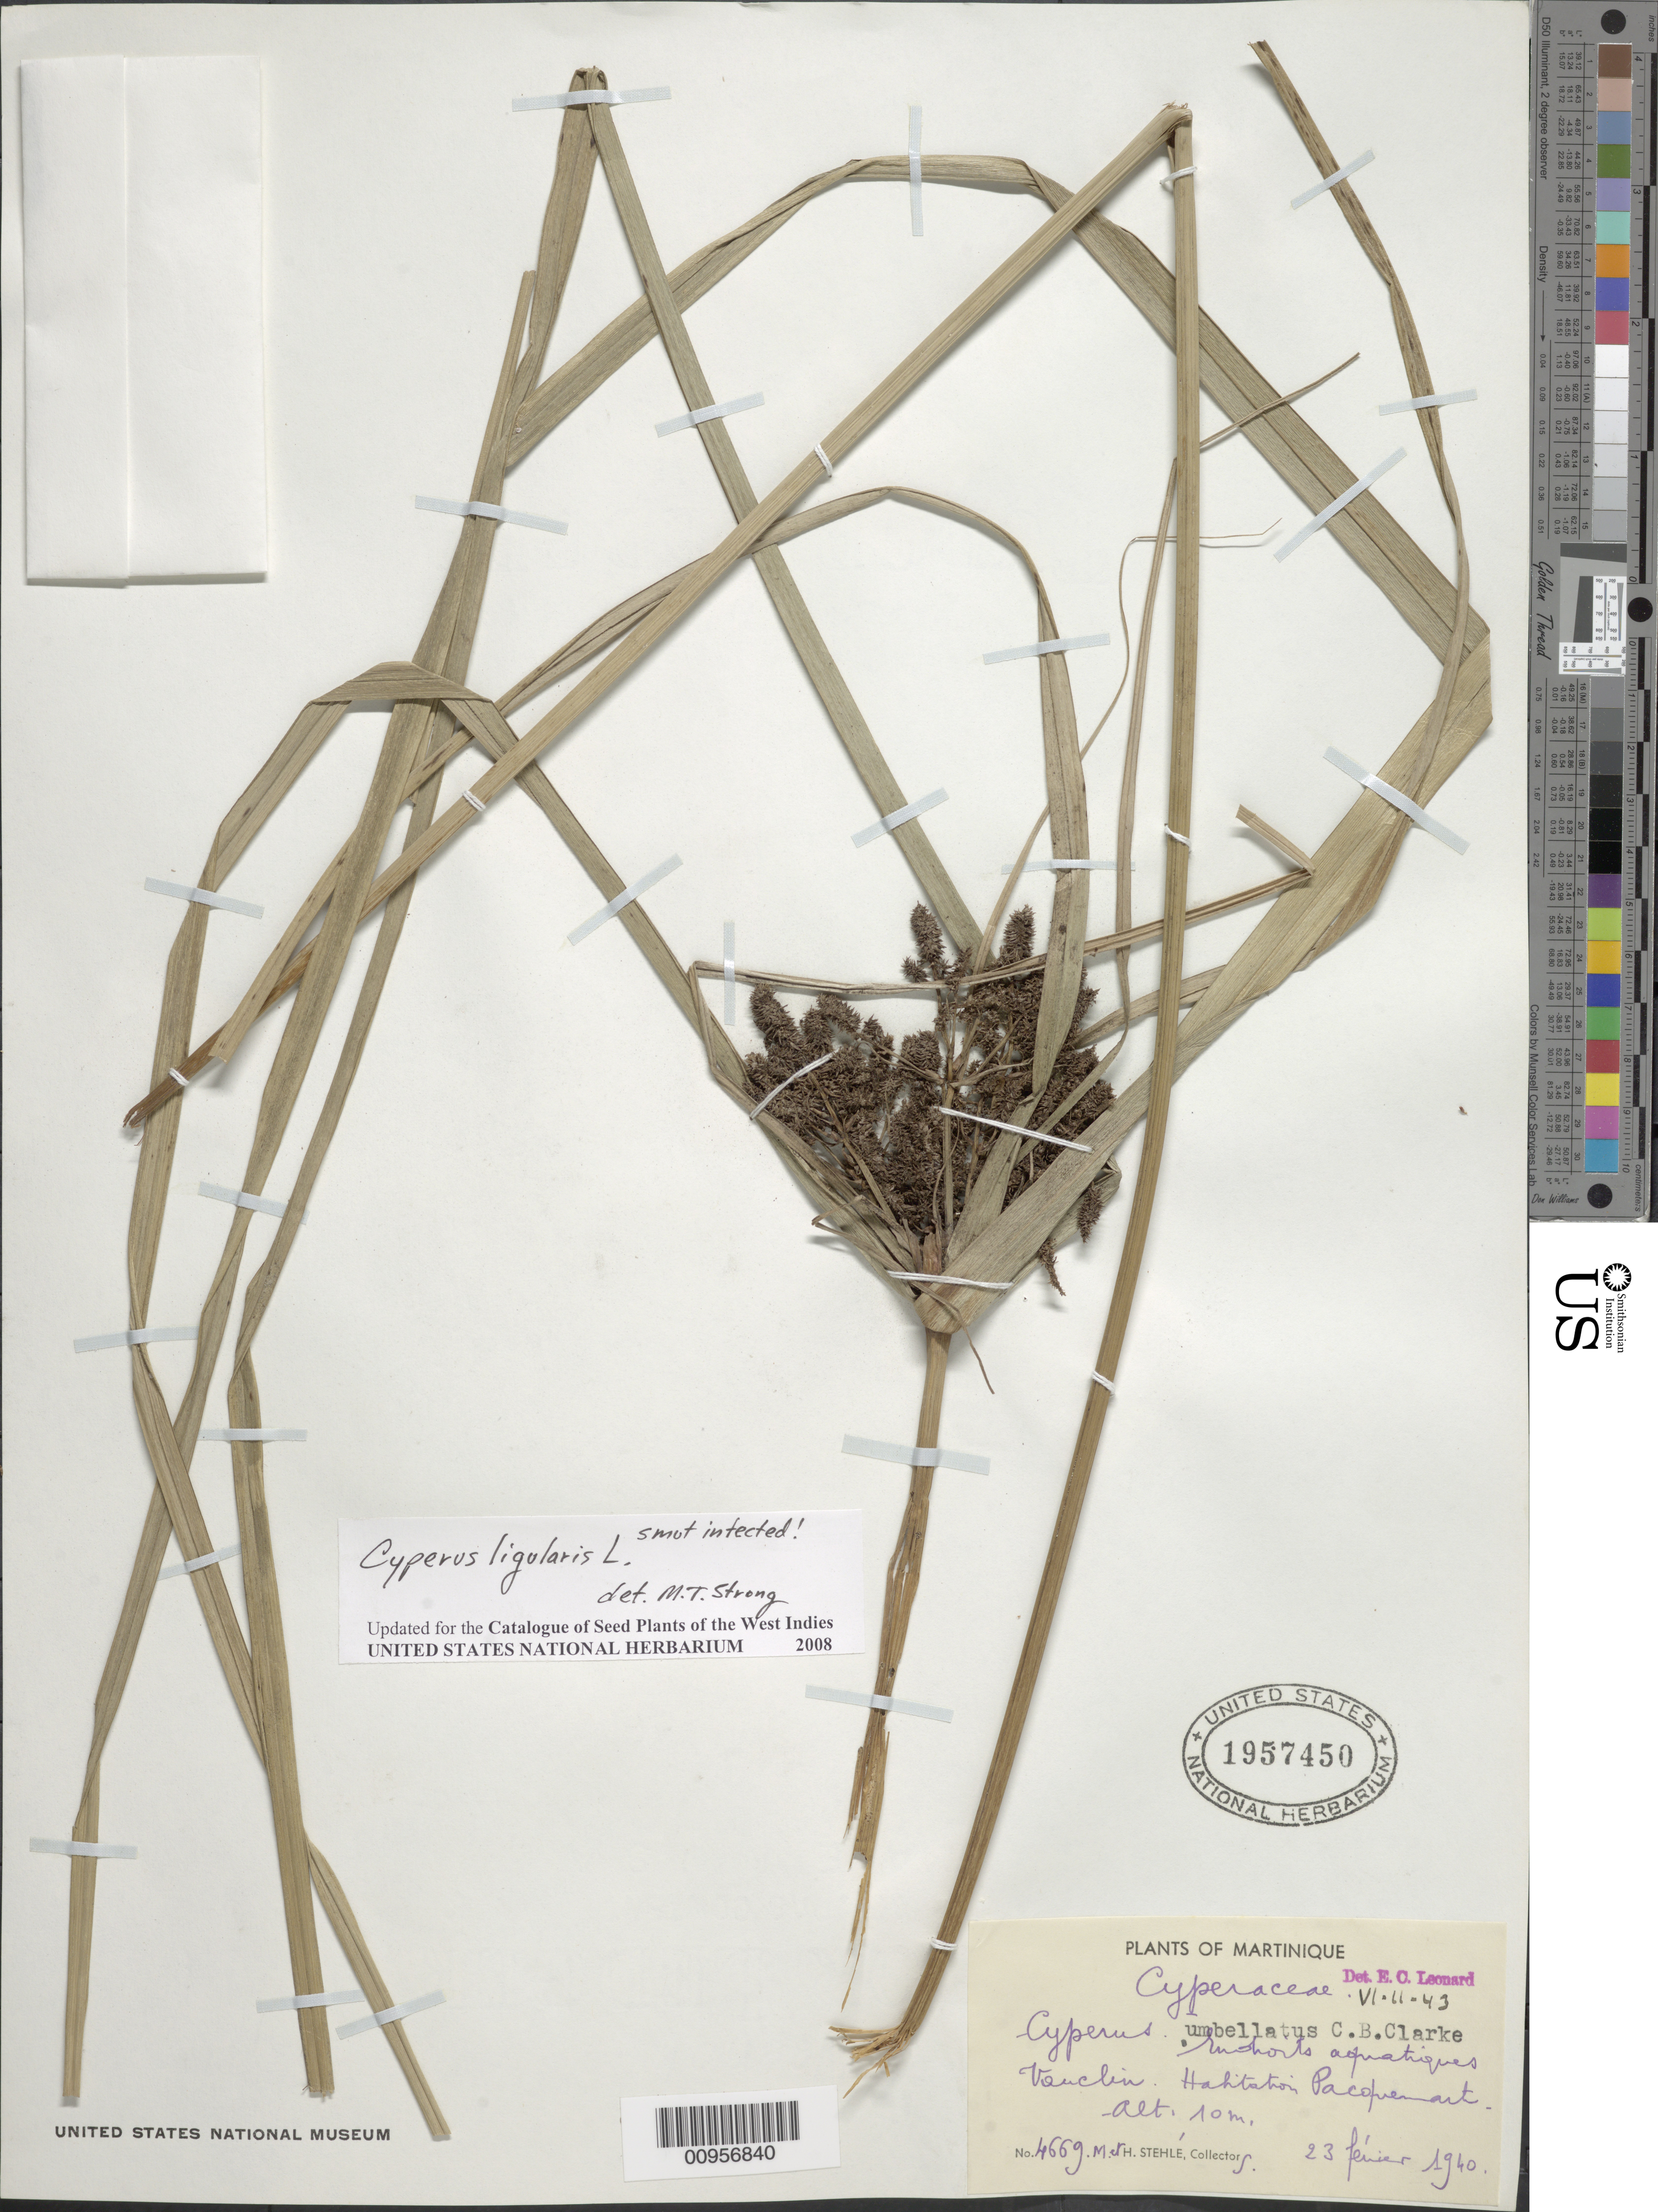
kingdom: Plantae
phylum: Tracheophyta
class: Liliopsida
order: Poales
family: Cyperaceae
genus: Cyperus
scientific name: Cyperus ligularis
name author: L.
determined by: Strong, M. T., (US), Smithsonian Institution - National Museum of Natural History (UNITED STATES)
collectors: H. Stehlé & M. Stehlé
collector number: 4669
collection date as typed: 23 Feb 1940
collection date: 1940-02-23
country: Martinique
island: Martinique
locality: Vouclin, Habitation "Pacofuerart"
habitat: "Rudhorts" aquatiques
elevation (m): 10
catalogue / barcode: US 1957450